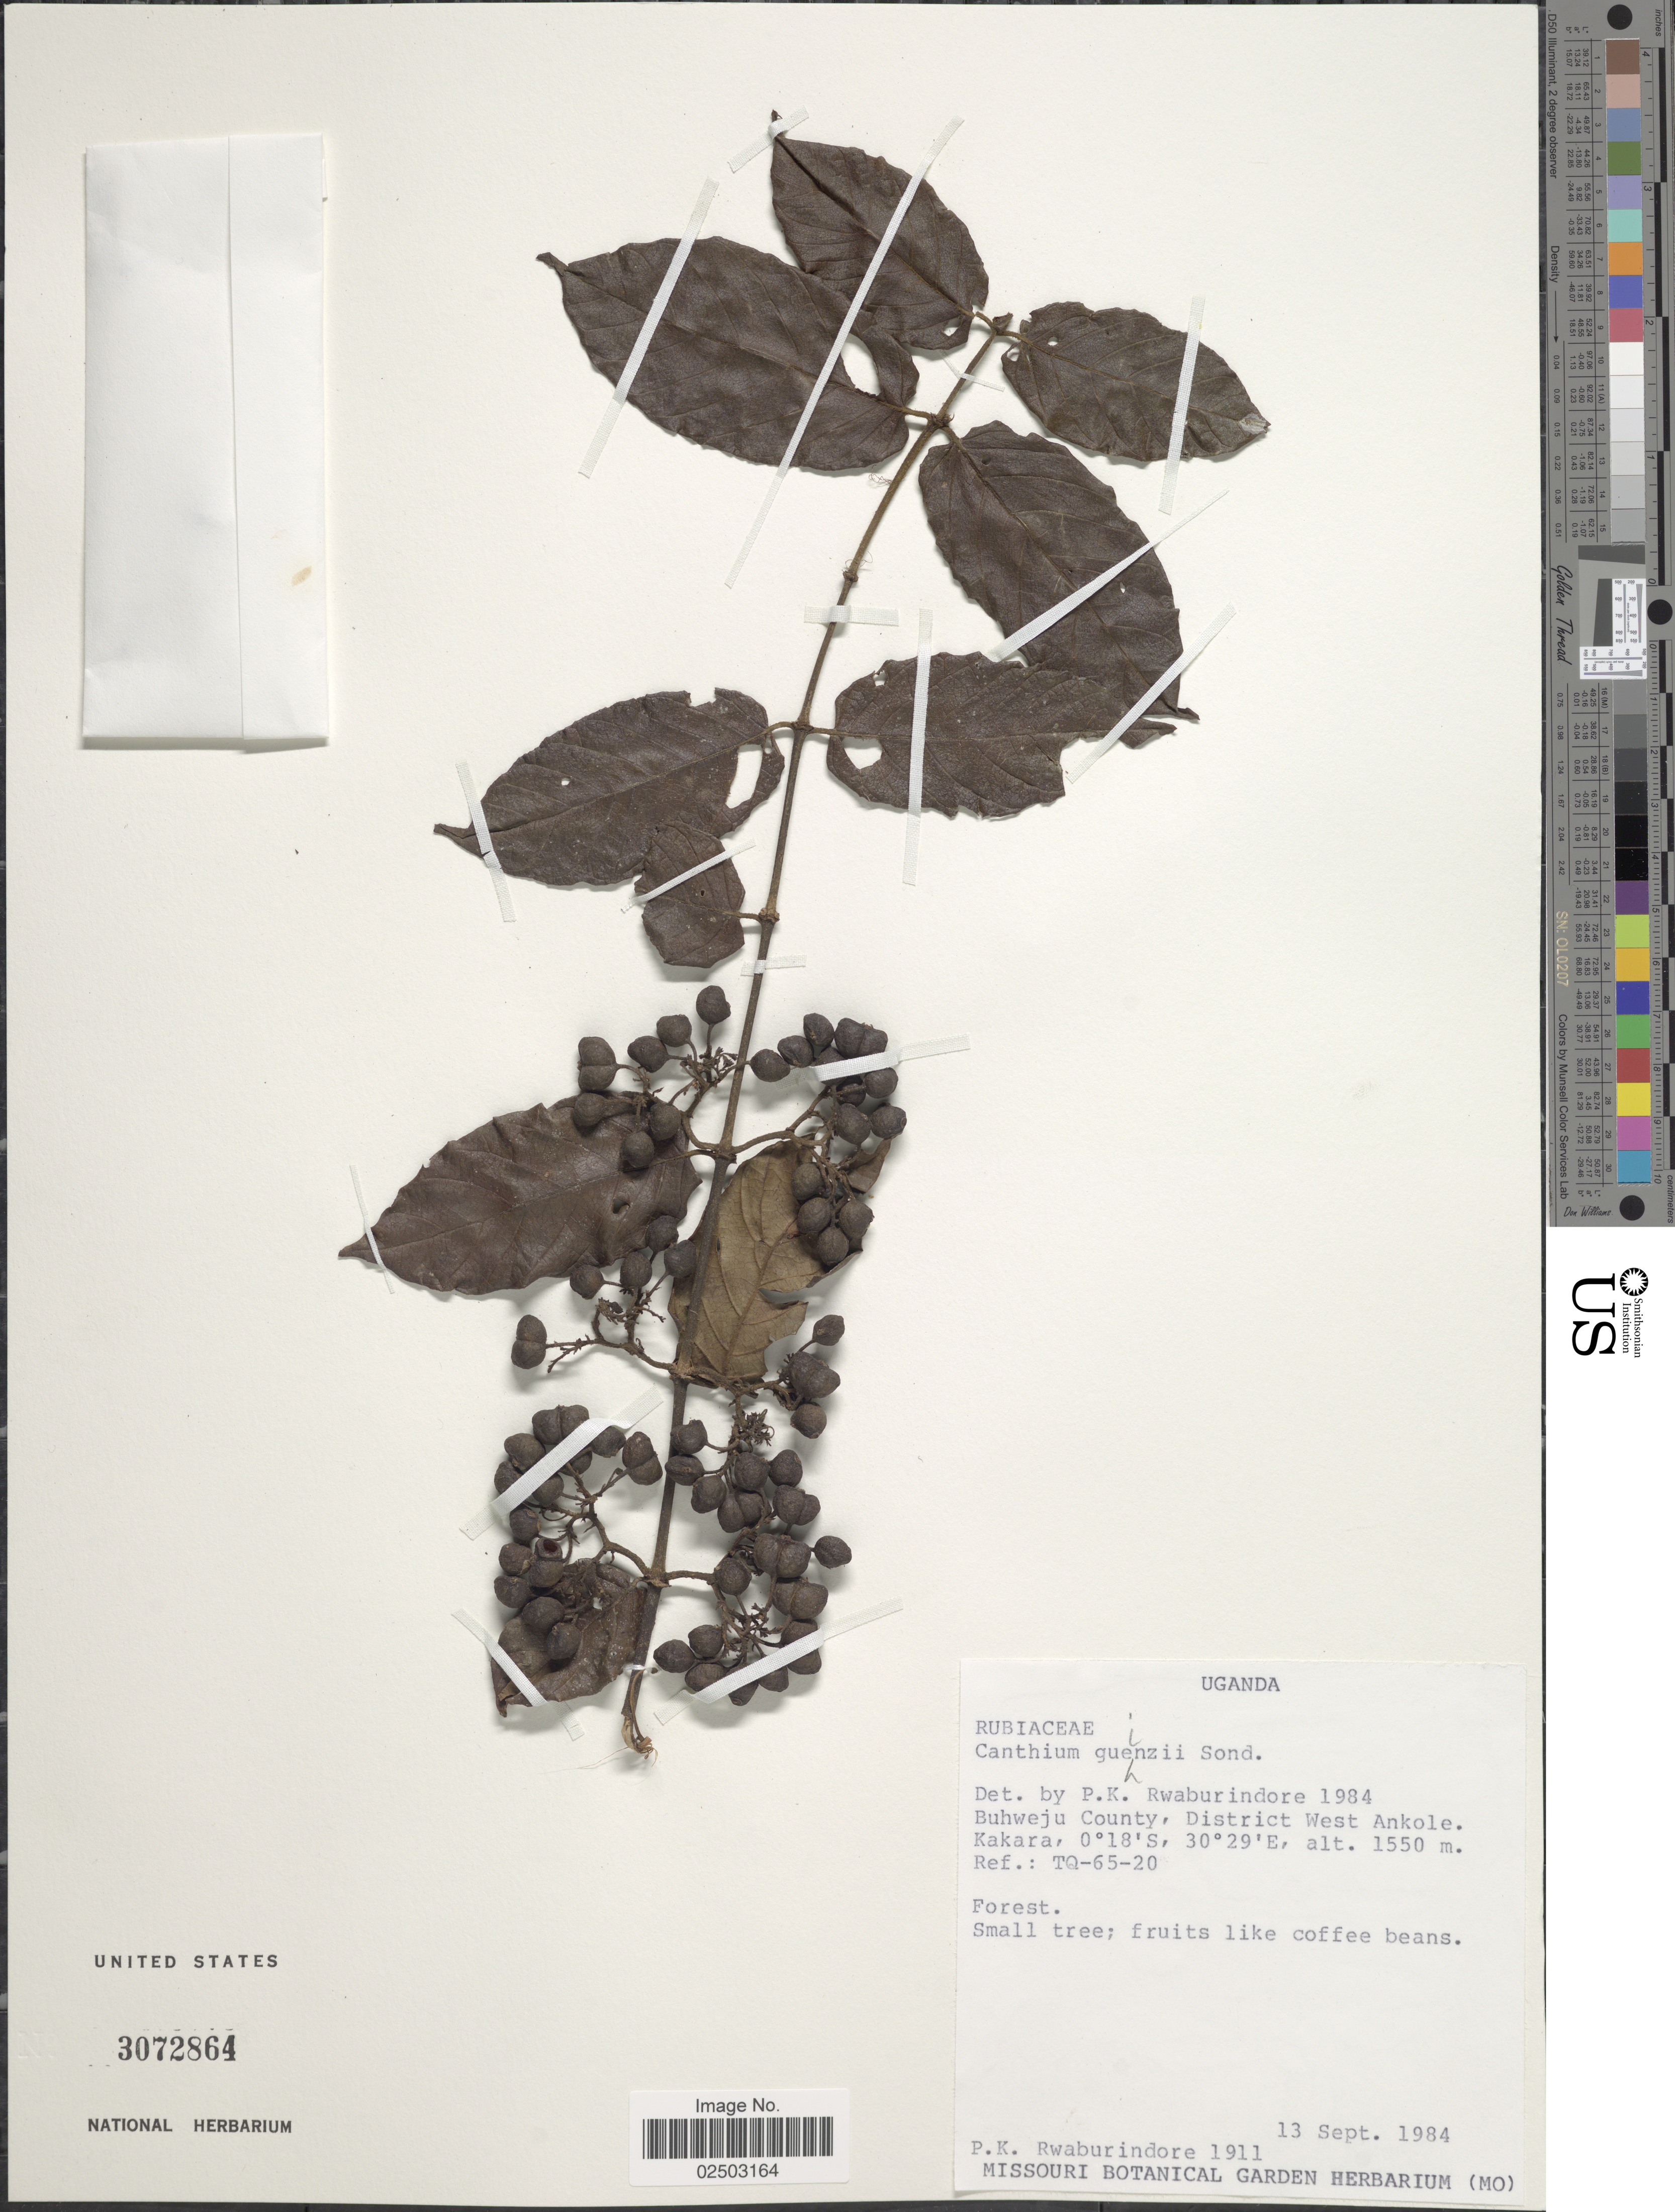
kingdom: Plantae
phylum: Tracheophyta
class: Magnoliopsida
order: Gentianales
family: Rubiaceae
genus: Canthium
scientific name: Canthium gueinzii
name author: Sond.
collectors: P. Rwaburindore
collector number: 1911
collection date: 1984-09-13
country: Uganda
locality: Buhweju County, District West Ankole,Ref.:TQ-65-20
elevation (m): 1550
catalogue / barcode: US 3072864